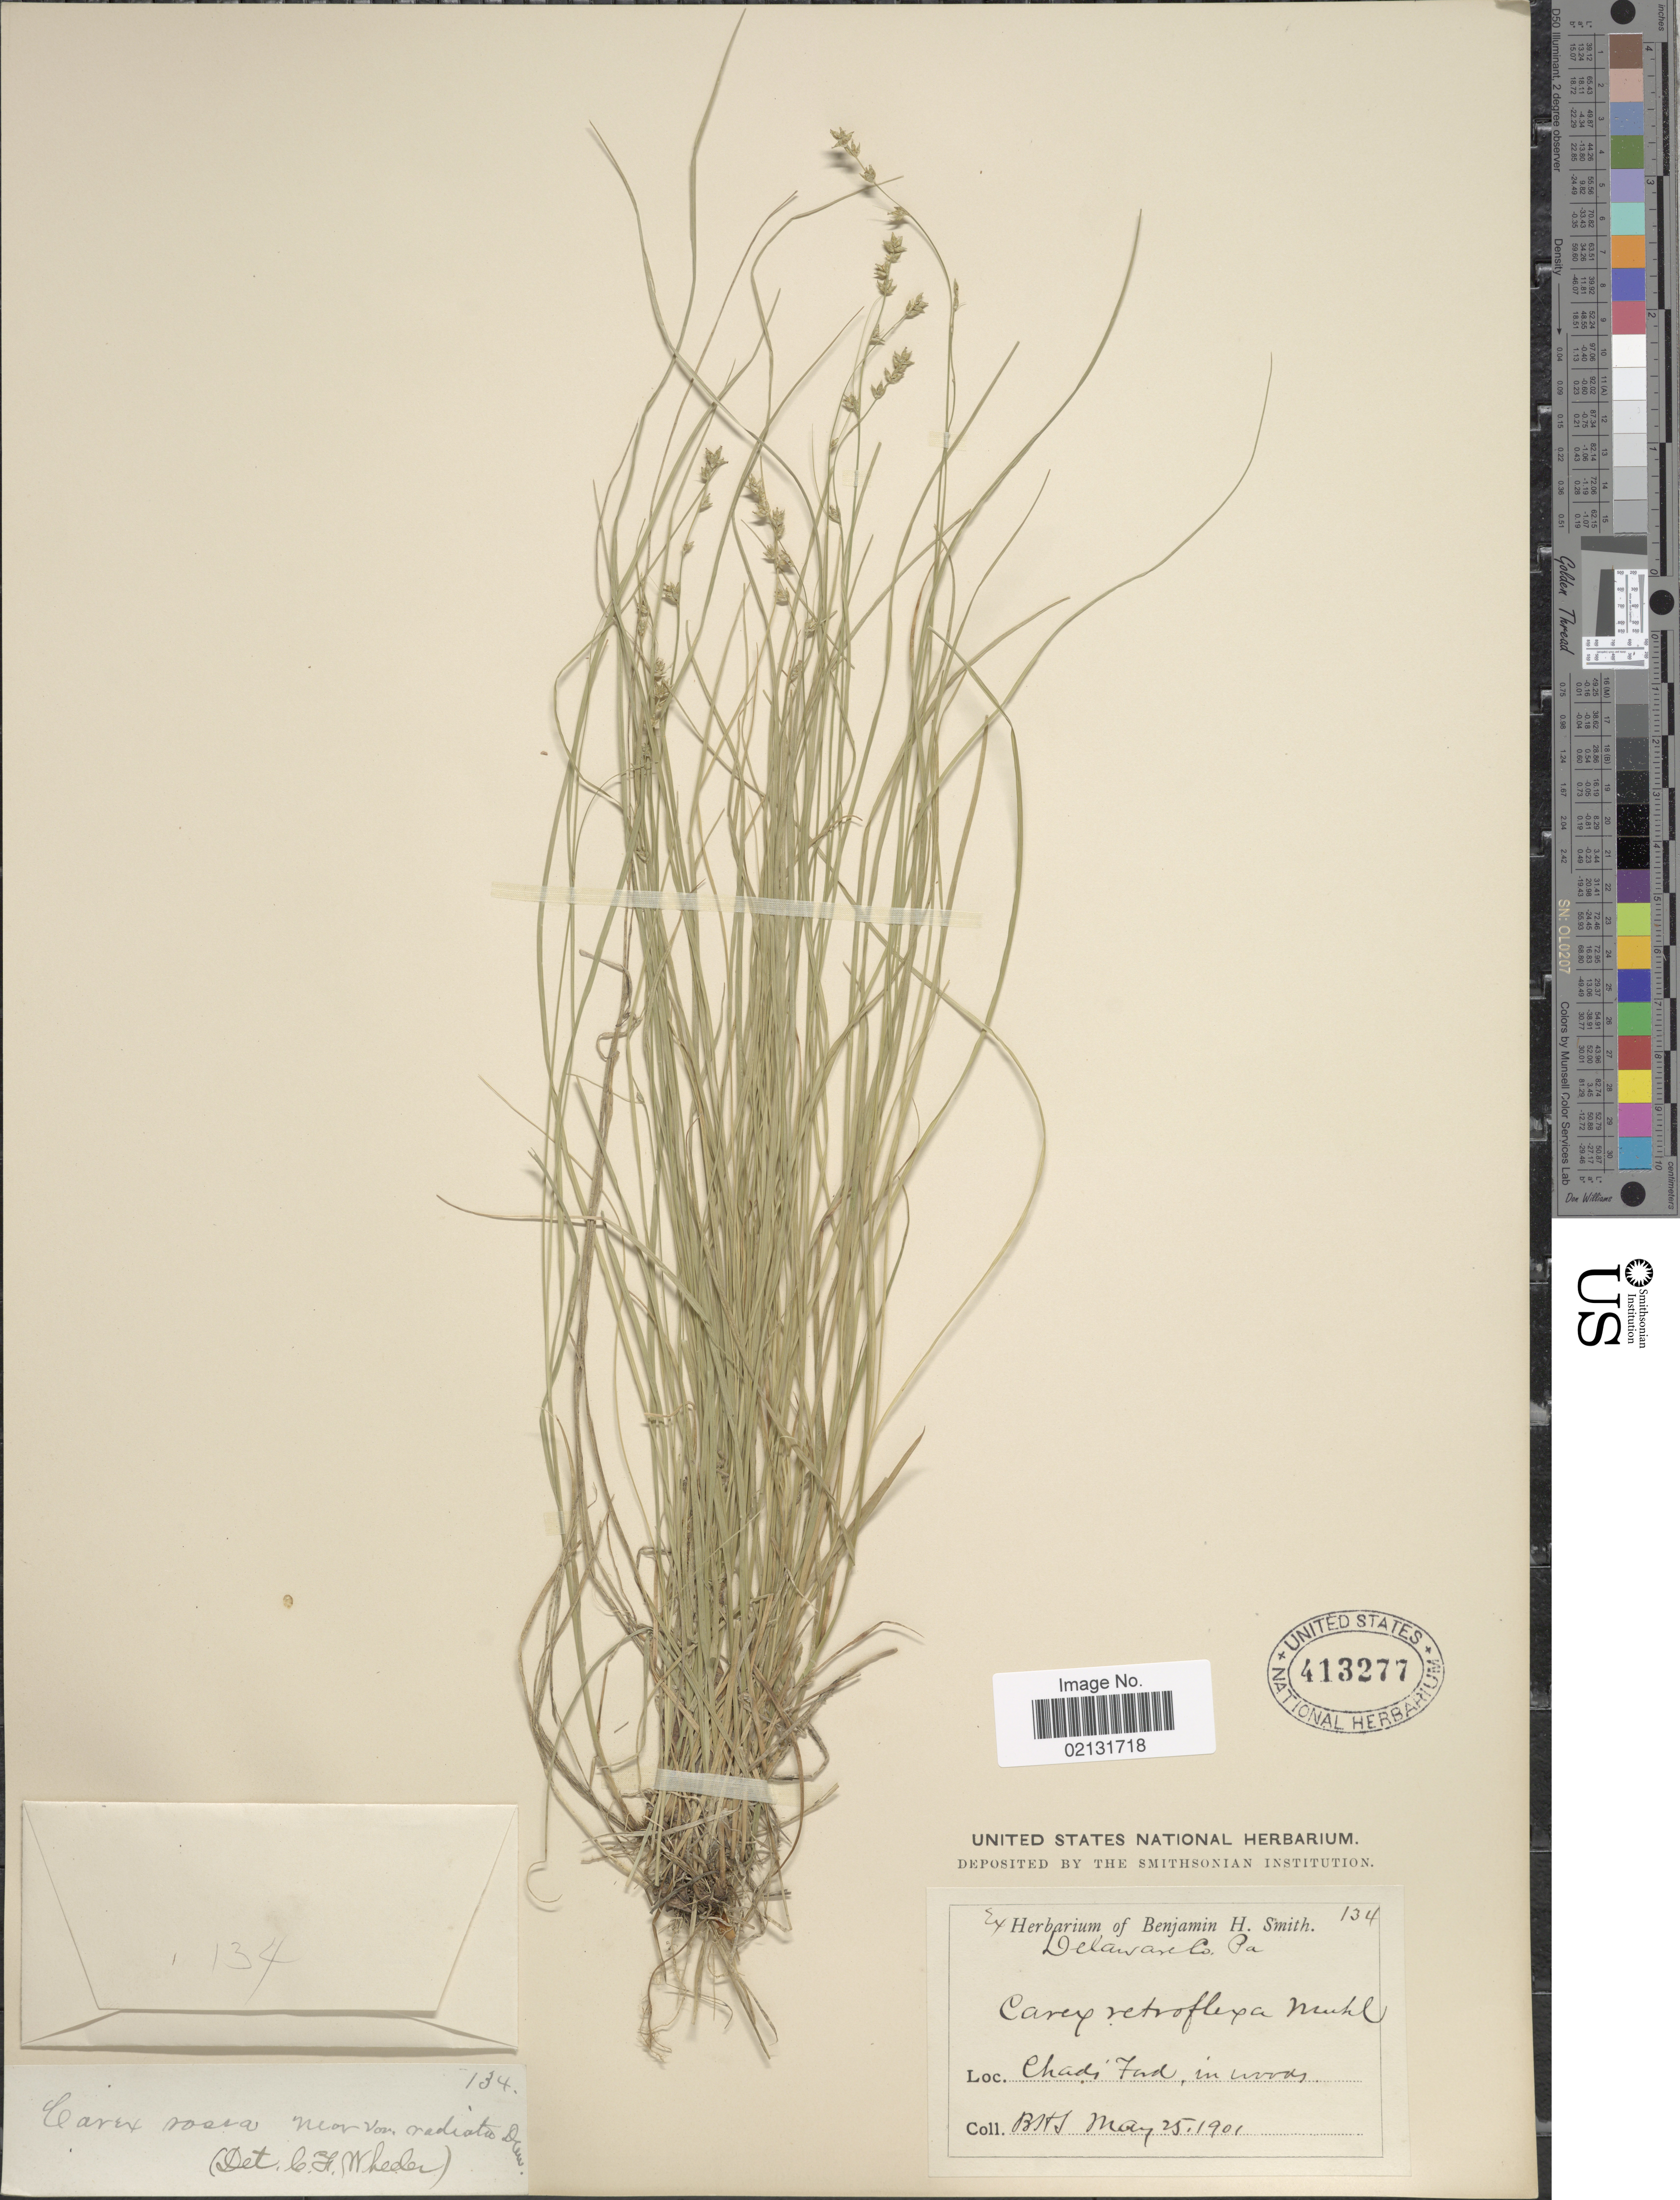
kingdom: Plantae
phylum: Tracheophyta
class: Liliopsida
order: Poales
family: Cyperaceae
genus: Carex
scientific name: Carex rosea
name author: Willd.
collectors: B. H. Smith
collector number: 134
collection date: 1901-05-25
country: United States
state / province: Pennsylvania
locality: Delaware Co., Chad's Ford, in woods.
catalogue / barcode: US 413277